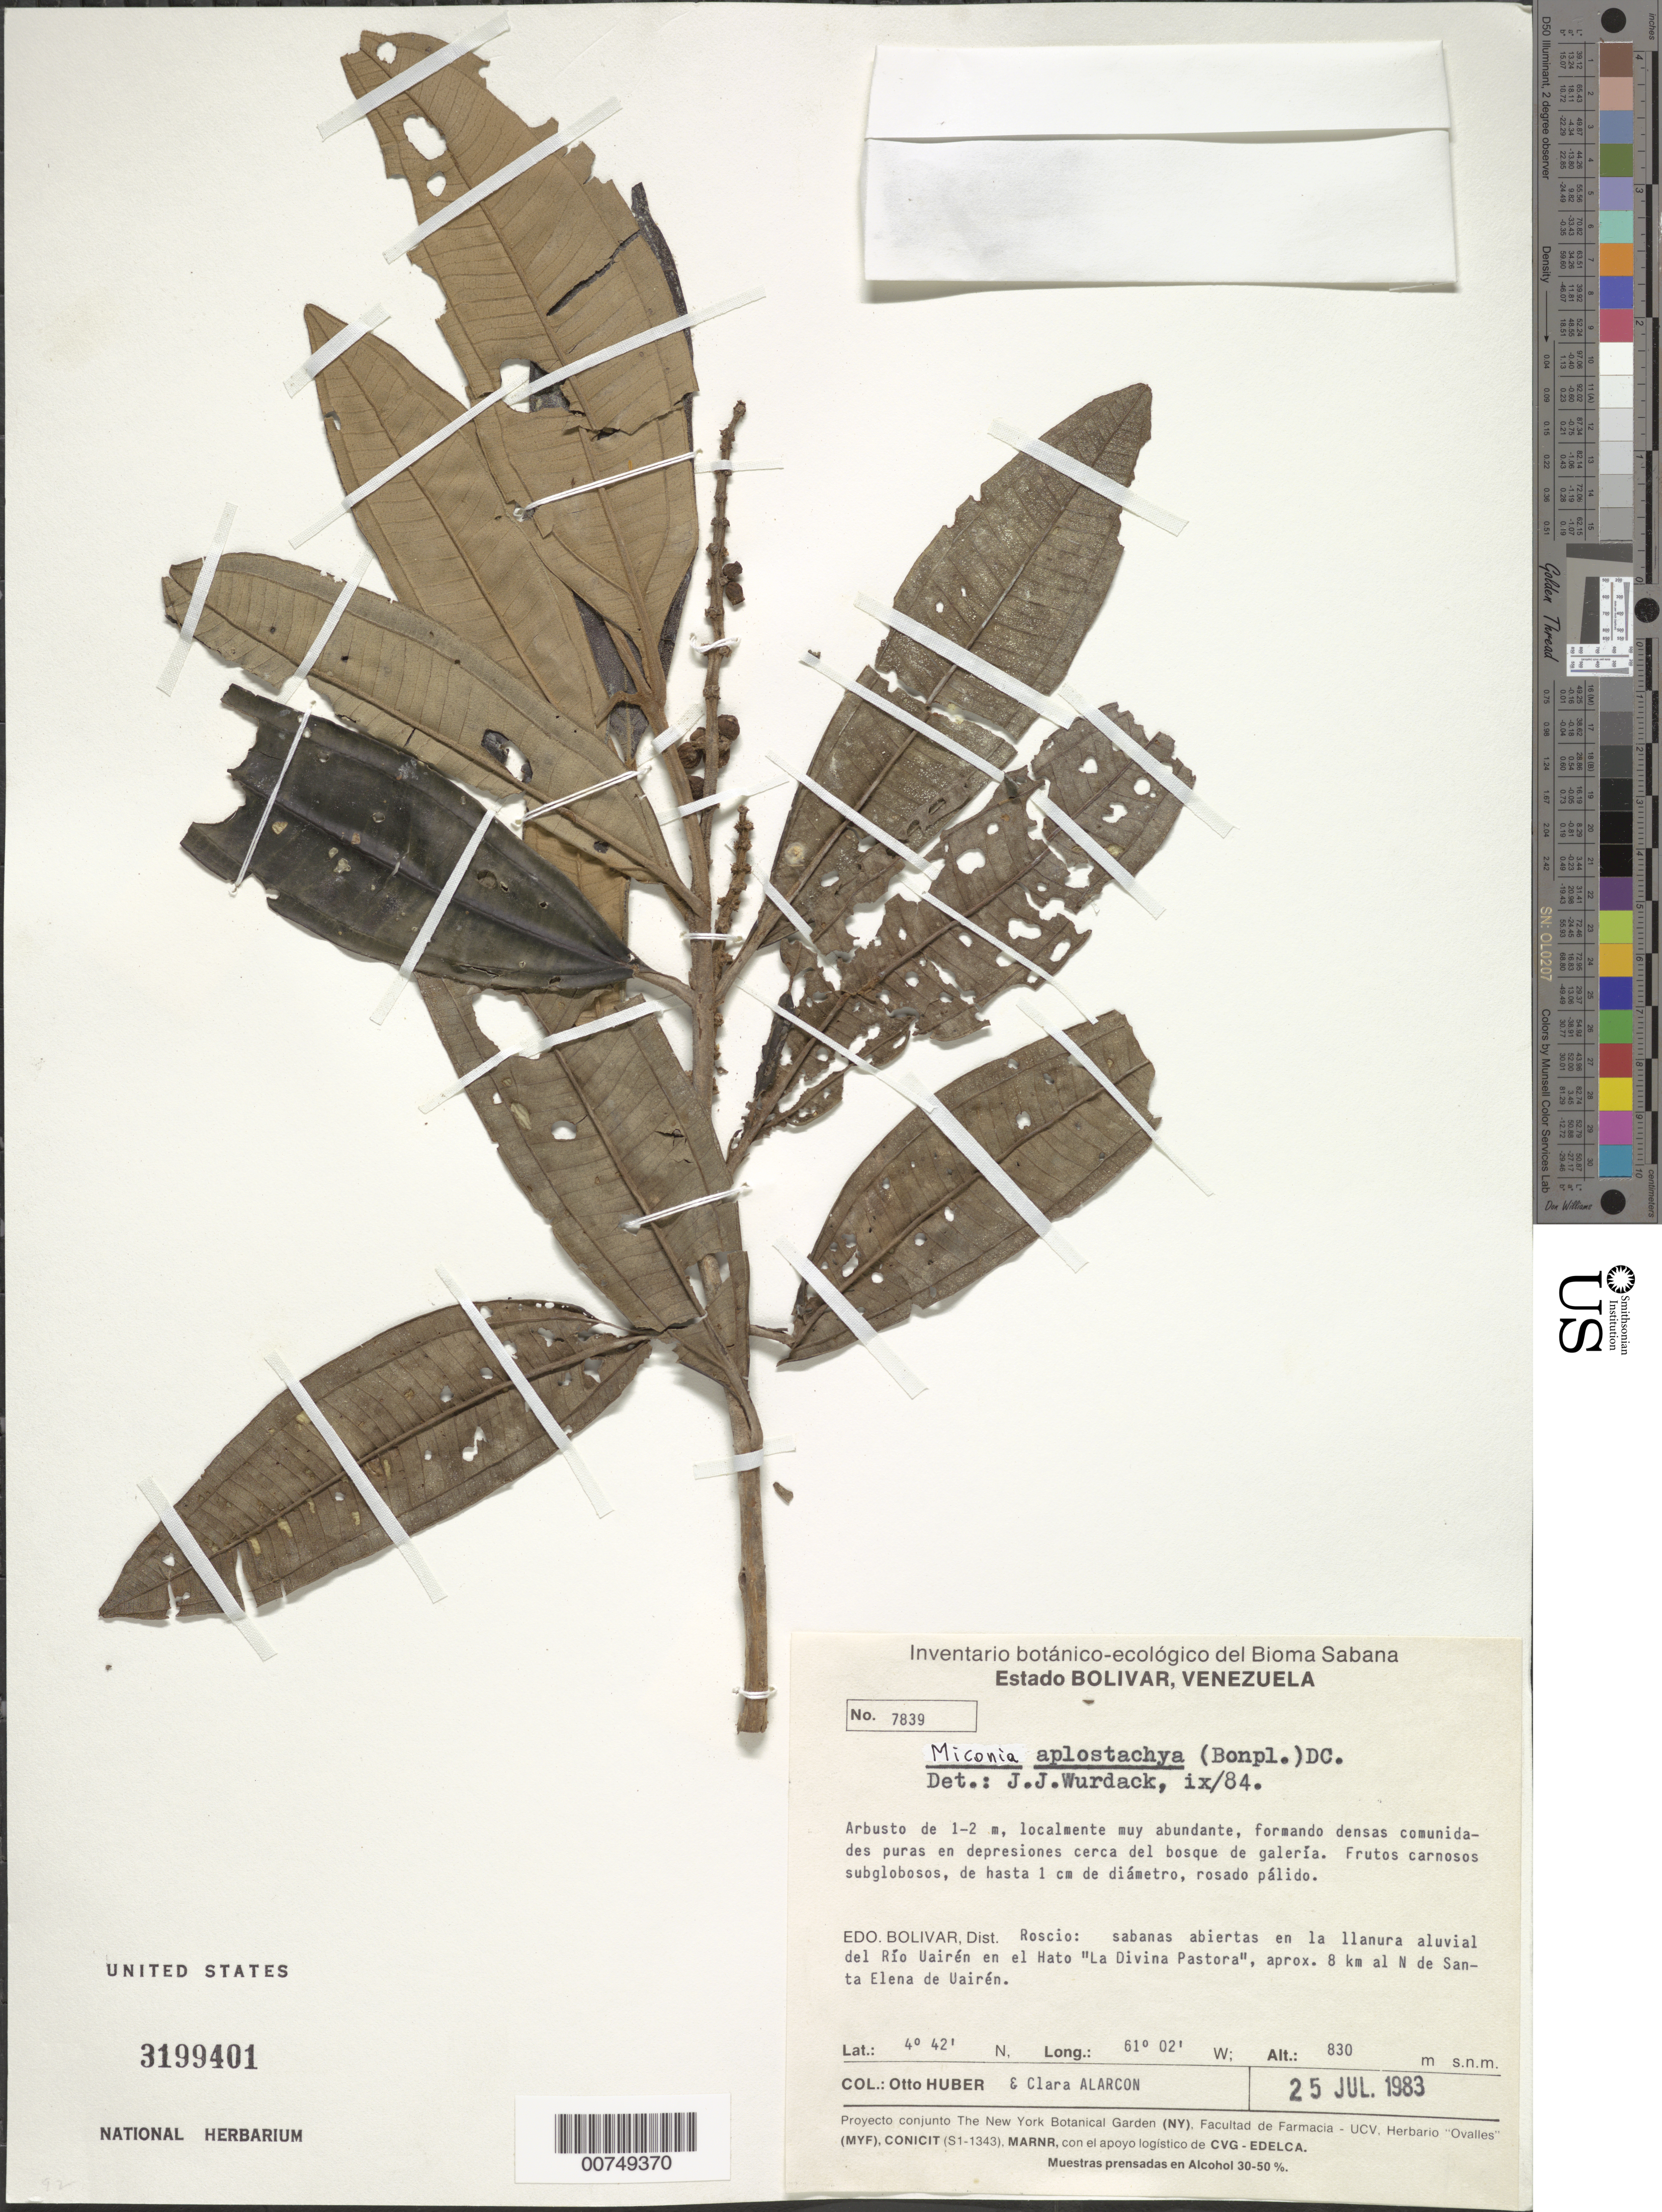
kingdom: Plantae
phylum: Tracheophyta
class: Magnoliopsida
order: Myrtales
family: Melastomataceae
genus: Miconia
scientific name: Miconia aplostachya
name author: (Bonpl.) DC.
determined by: Wurdack, John J., (US), US (UNITED STATES)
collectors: O. Huber & C. Alarcon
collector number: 7839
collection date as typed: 25-Jul-83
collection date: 1983-07-25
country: Venezuela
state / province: Bolívar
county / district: Roscio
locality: Río Uairén en el Hato "La Divina Pastora", aprox. 8 km N de Santa Elena de Uairén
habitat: Sabanas abiertas en la llanura aluvial; en depresiones cerca del bosque de galeria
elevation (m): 830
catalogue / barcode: US 3199401